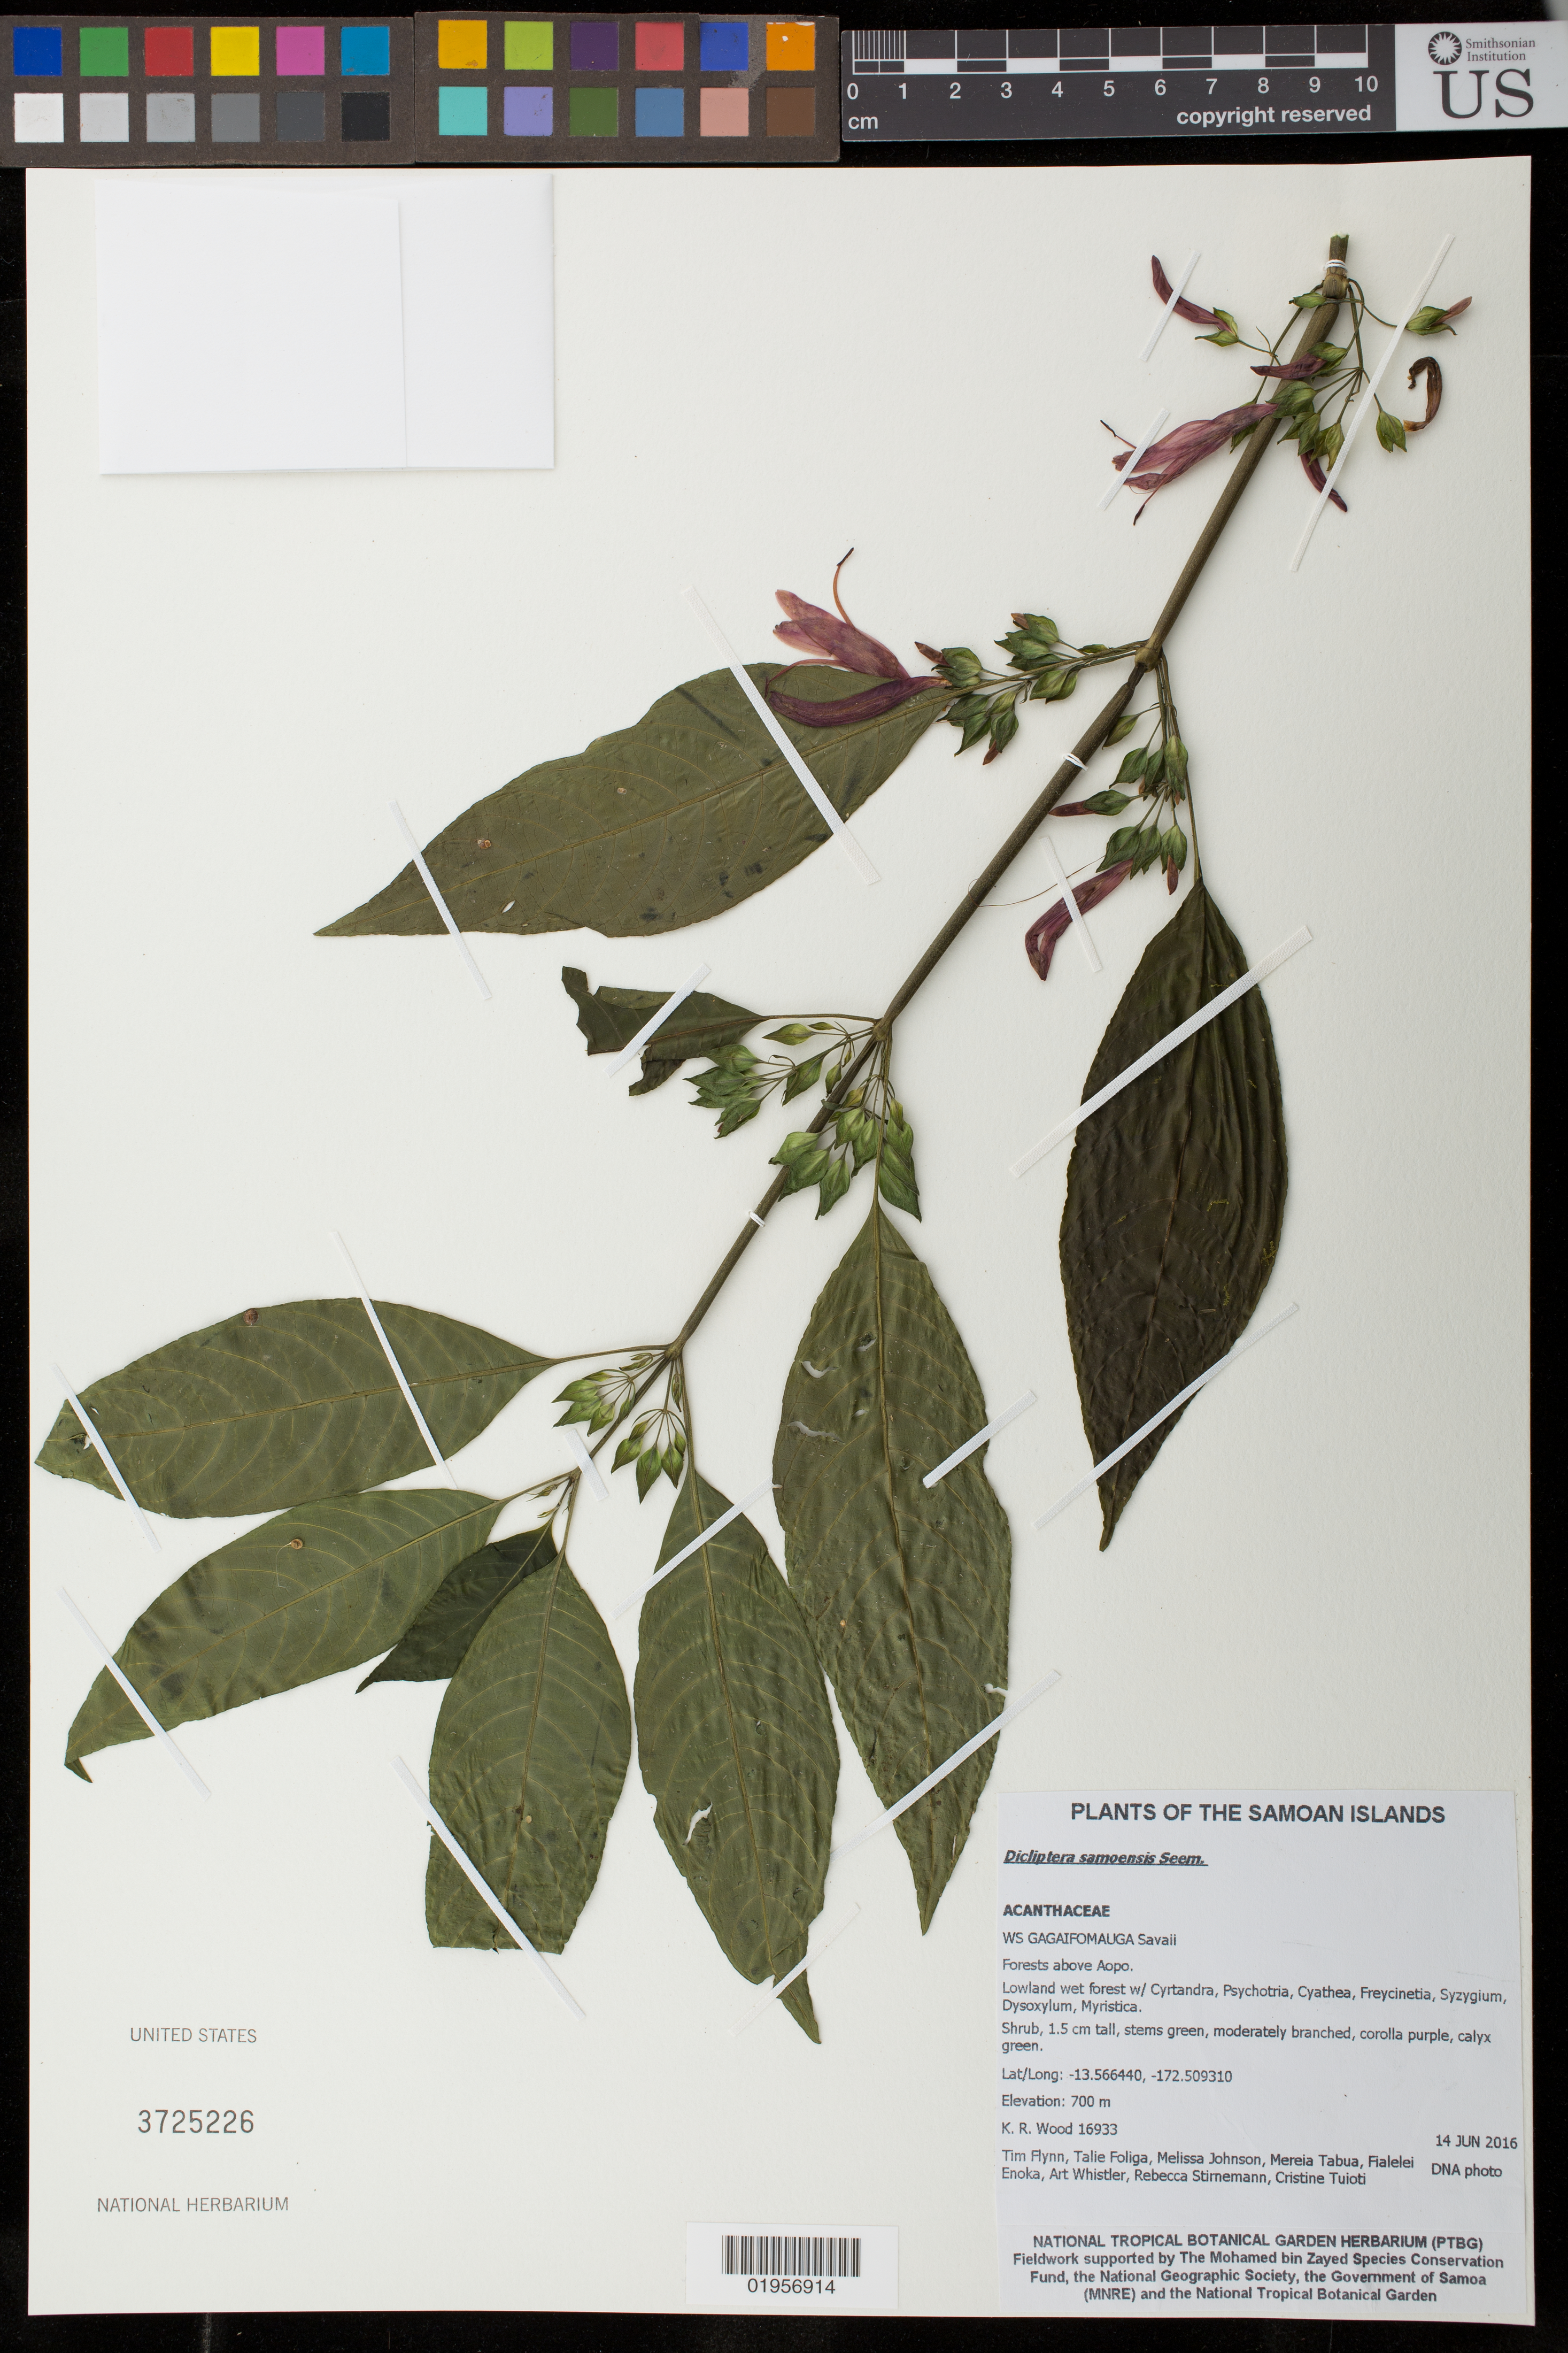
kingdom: Plantae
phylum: Tracheophyta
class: Magnoliopsida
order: Lamiales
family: Acanthaceae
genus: Dicliptera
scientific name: Dicliptera samoensis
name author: Seem.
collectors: K. R. Wood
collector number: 16933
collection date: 2016-06-14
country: Samoa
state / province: Gagaifomauga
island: Savai'i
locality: Savaii, Forests above Aopo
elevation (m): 700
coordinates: -13.5666440, -172.509310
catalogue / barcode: US 3725226